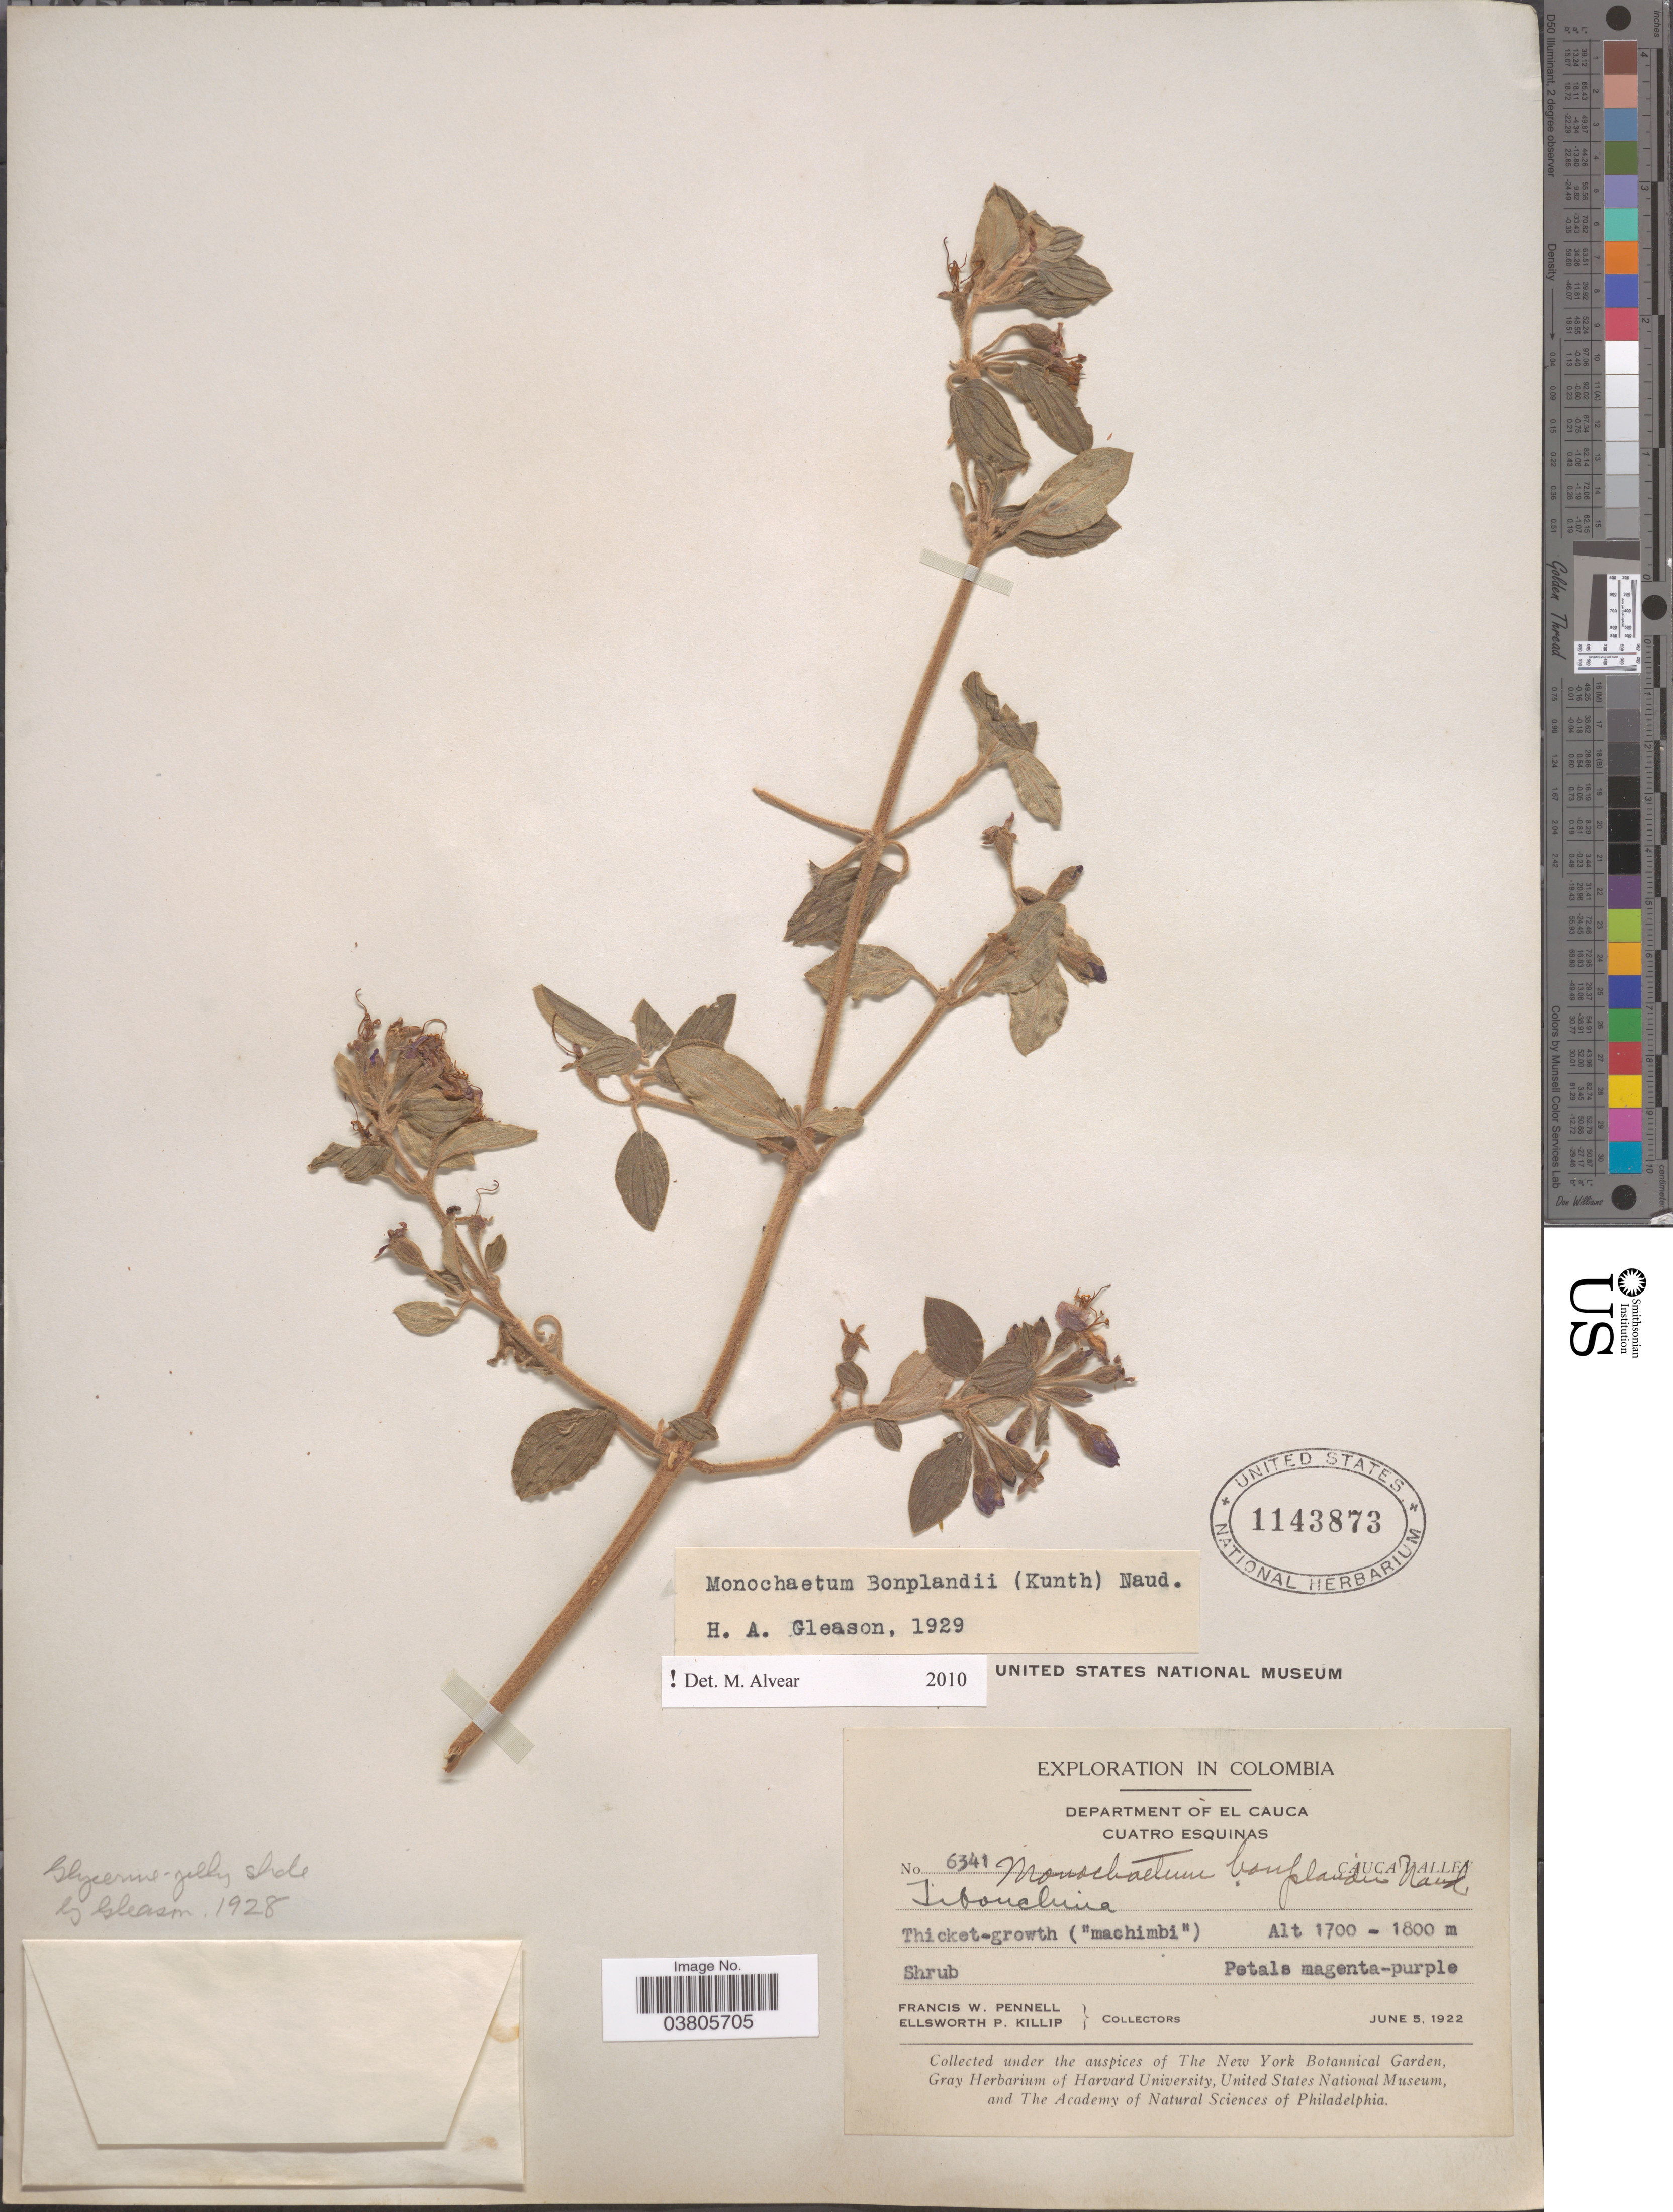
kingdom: Plantae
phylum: Tracheophyta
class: Magnoliopsida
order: Myrtales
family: Melastomataceae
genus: Monochaetum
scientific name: Monochaetum bonplandii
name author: (Kunth) Naudin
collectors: F. W. Pennell & E. P. Killip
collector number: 6341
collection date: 1922-06-05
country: Colombia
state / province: Cauca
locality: Department of El Cauca. Cuatro Esquinas. Cauca Valley.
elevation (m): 1700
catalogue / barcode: US 1143873